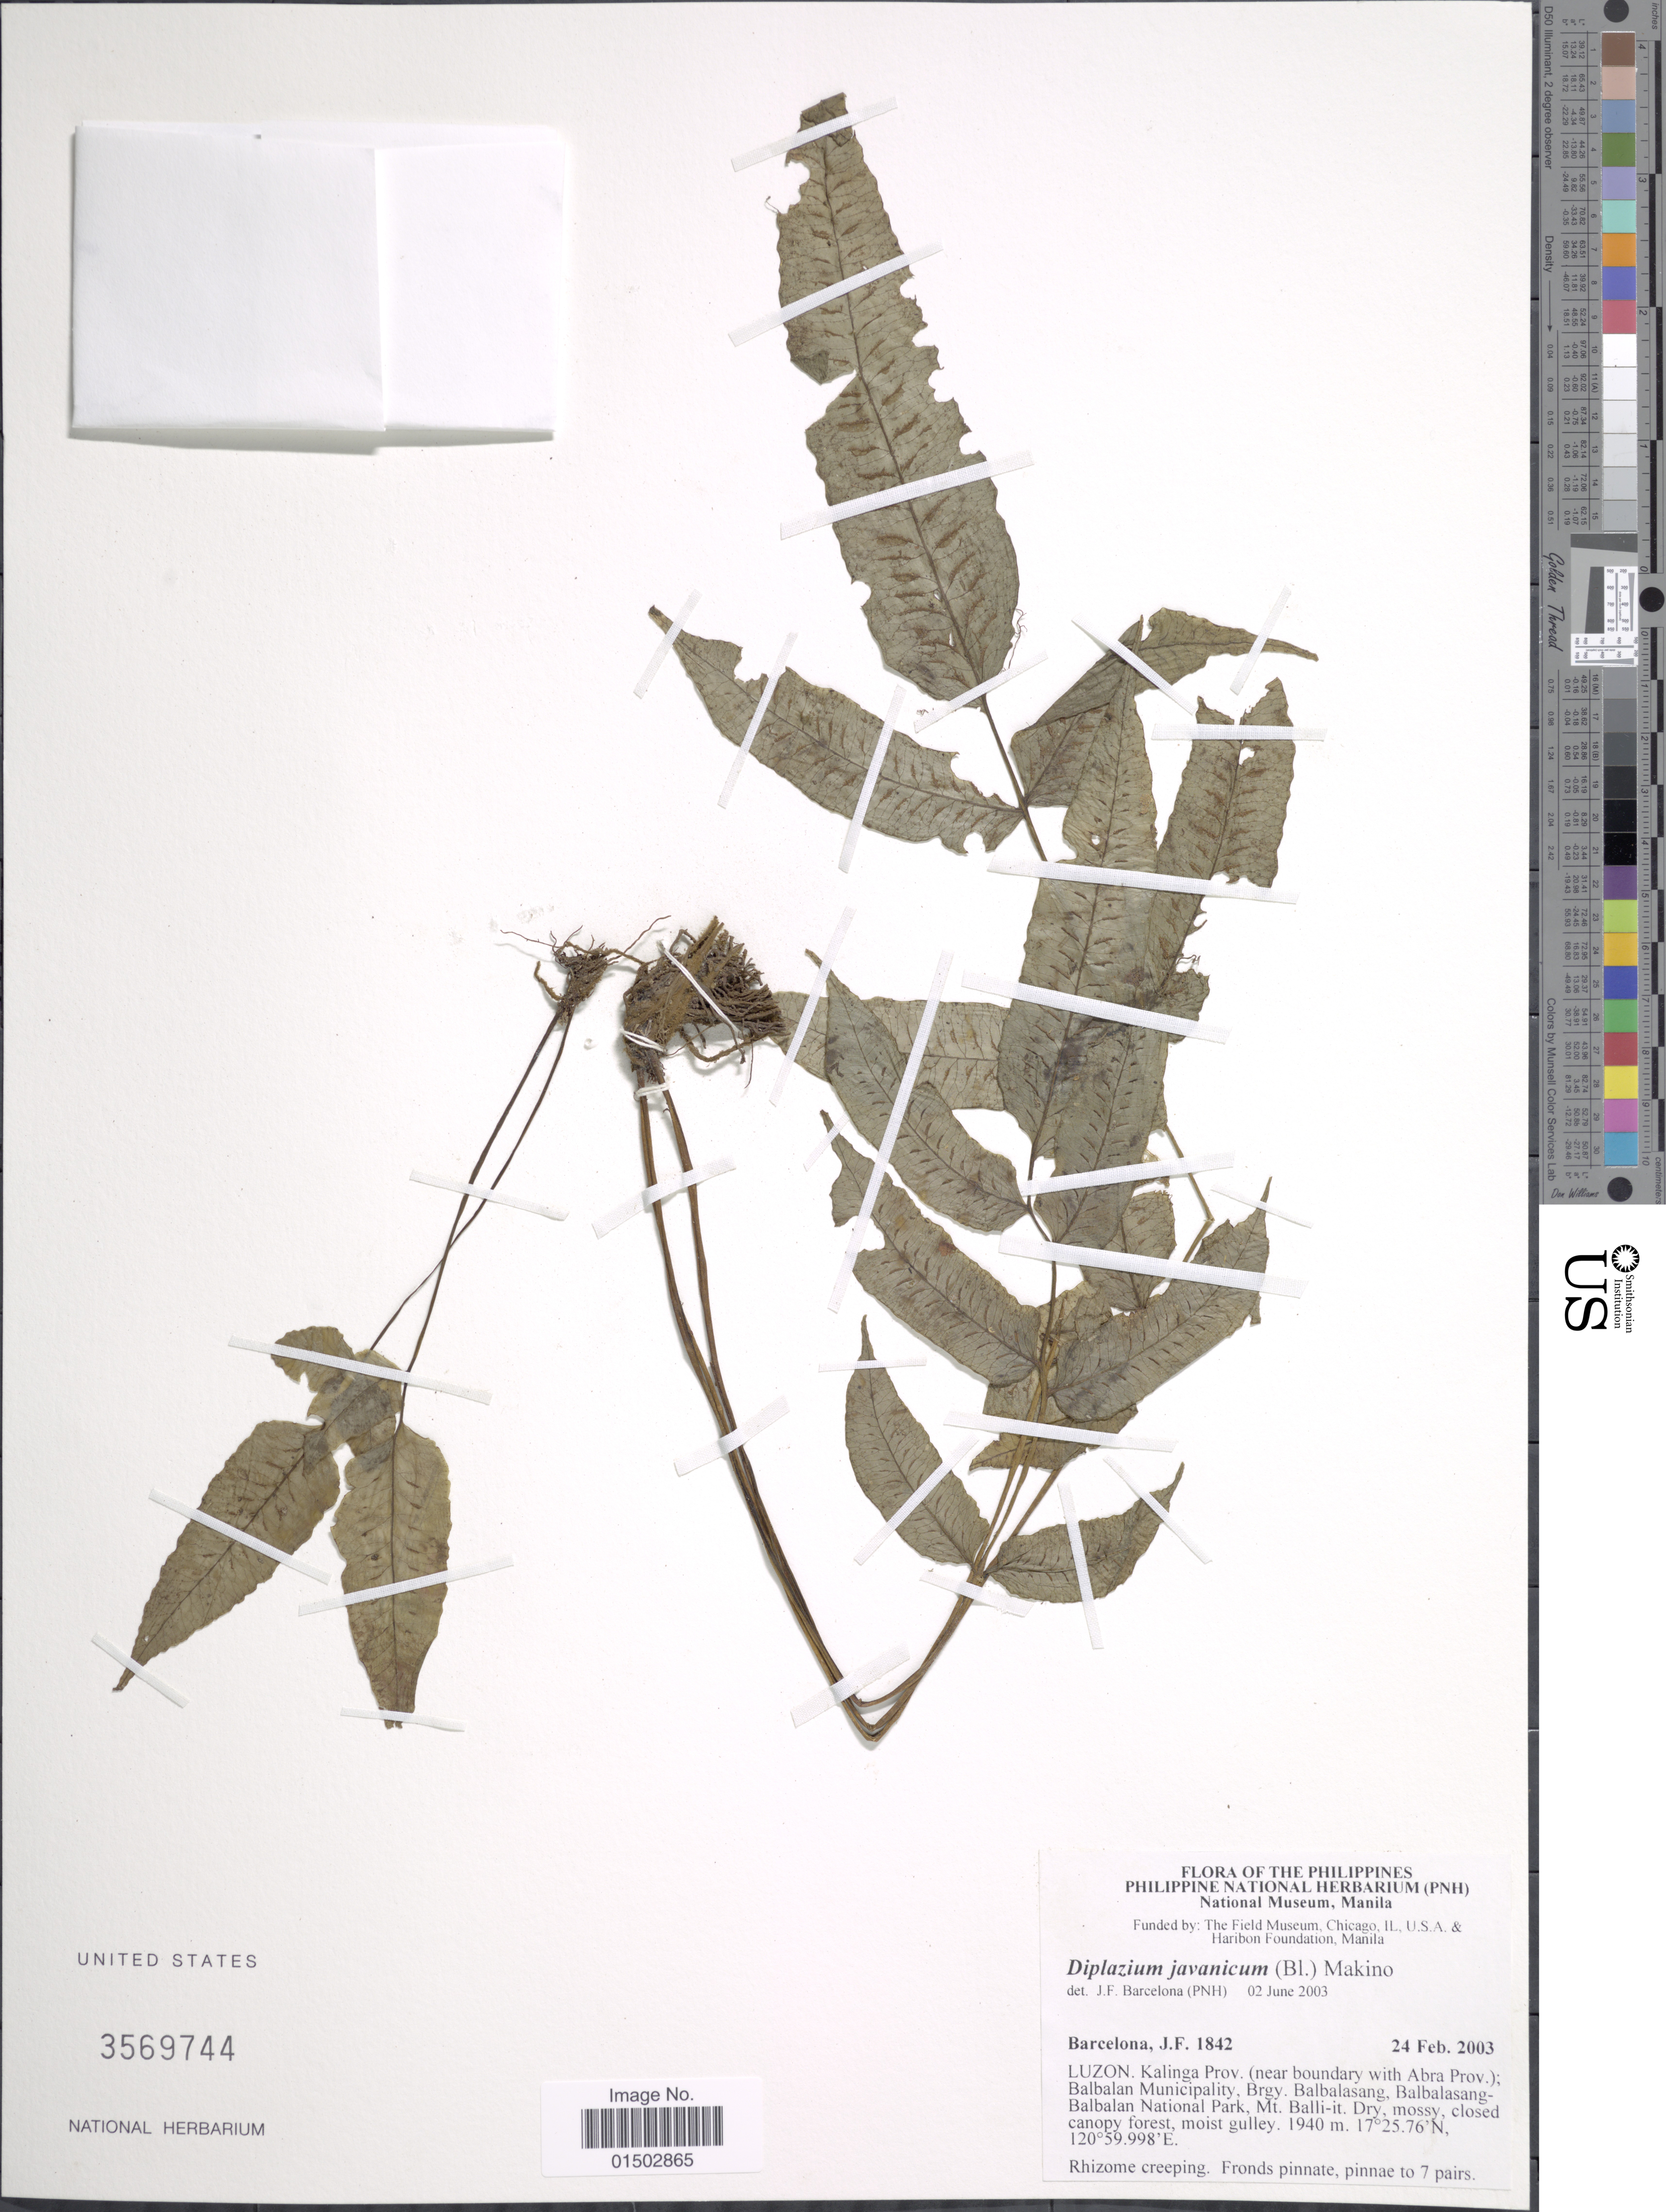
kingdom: Plantae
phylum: Tracheophyta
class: Polypodiopsida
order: Polypodiales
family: Diplaziopsidaceae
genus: Diplaziopsis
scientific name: Diplaziopsis javanica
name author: (Blume) C. Chr.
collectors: J. F. Barcelona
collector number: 1842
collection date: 2003-02-24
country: Philippines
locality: Luzon, Kalinga Prov. (near boundar with Abra Prov.); Balbalan Municipality, Brgy. Balbalasang, Balbalasang- Balbalan National Park, Mt. Ballit- it.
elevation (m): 1940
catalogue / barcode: US 3569744